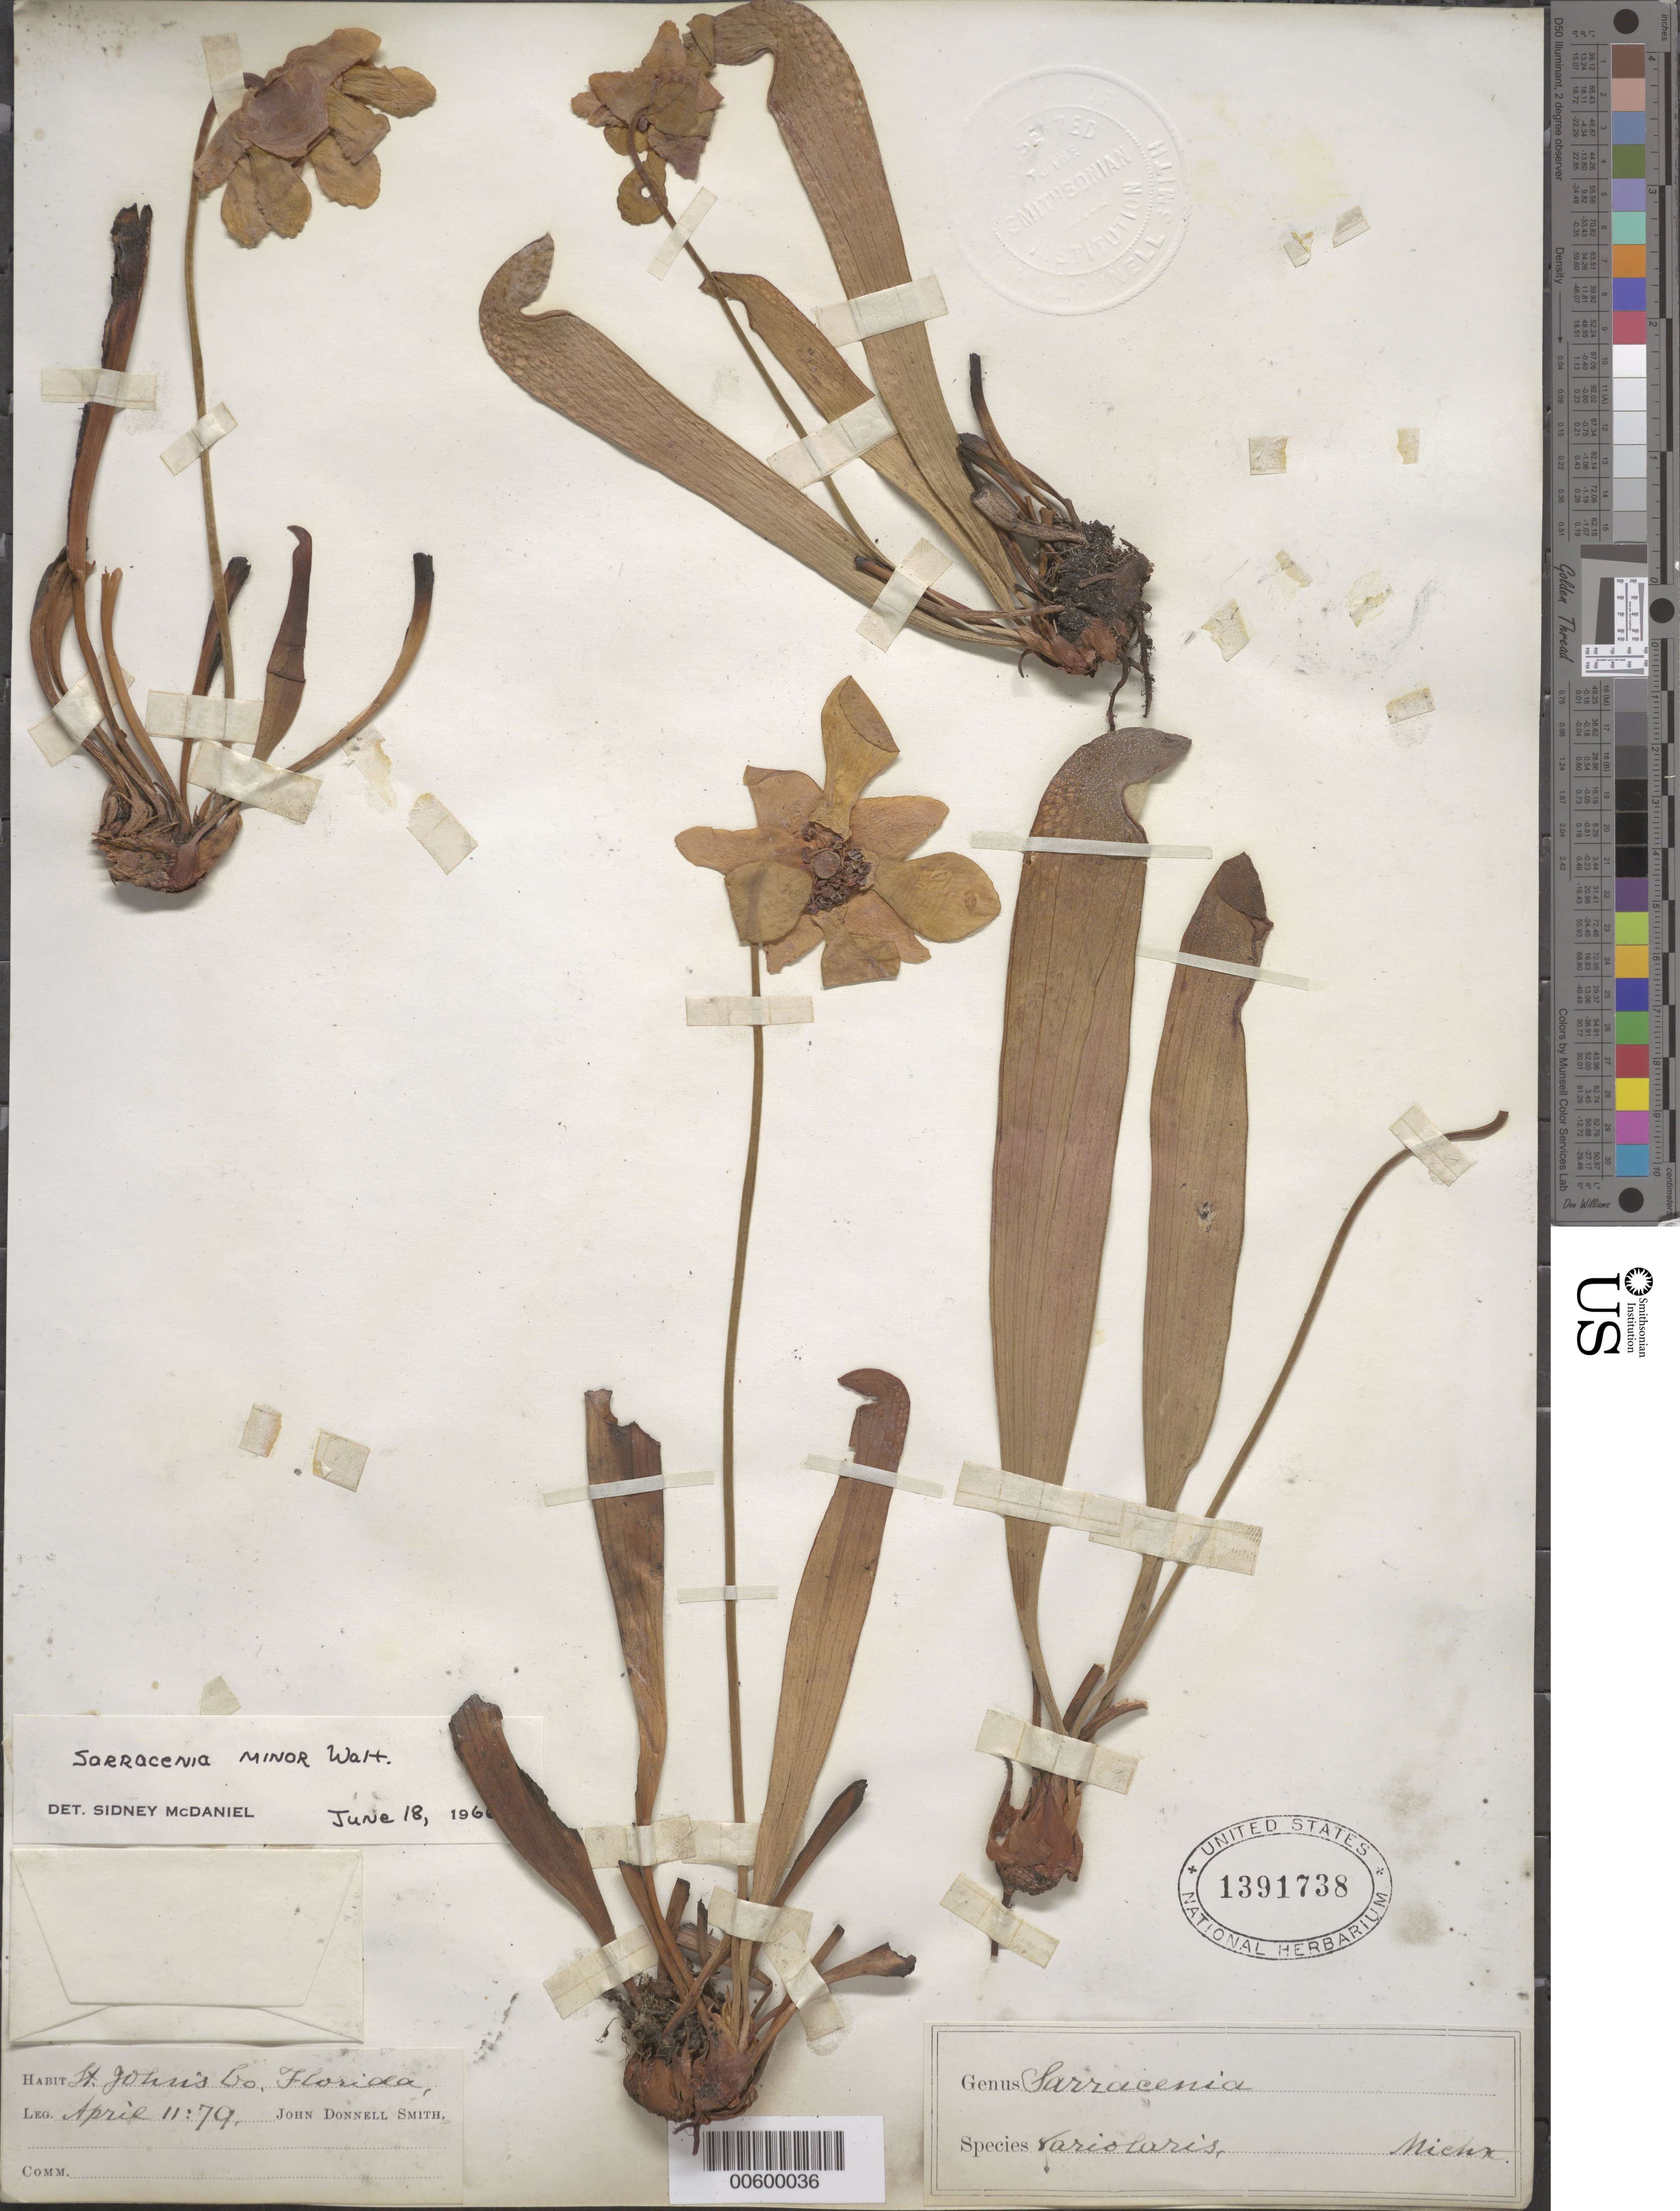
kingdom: Plantae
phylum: Tracheophyta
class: Magnoliopsida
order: Ericales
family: Sarraceniaceae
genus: Sarracenia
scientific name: Sarracenia minor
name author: Walter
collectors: J. Donnell Smith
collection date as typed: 11 Apr 1879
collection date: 1879-04-11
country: United States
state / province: Florida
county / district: Saint Johns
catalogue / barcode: US 1391738